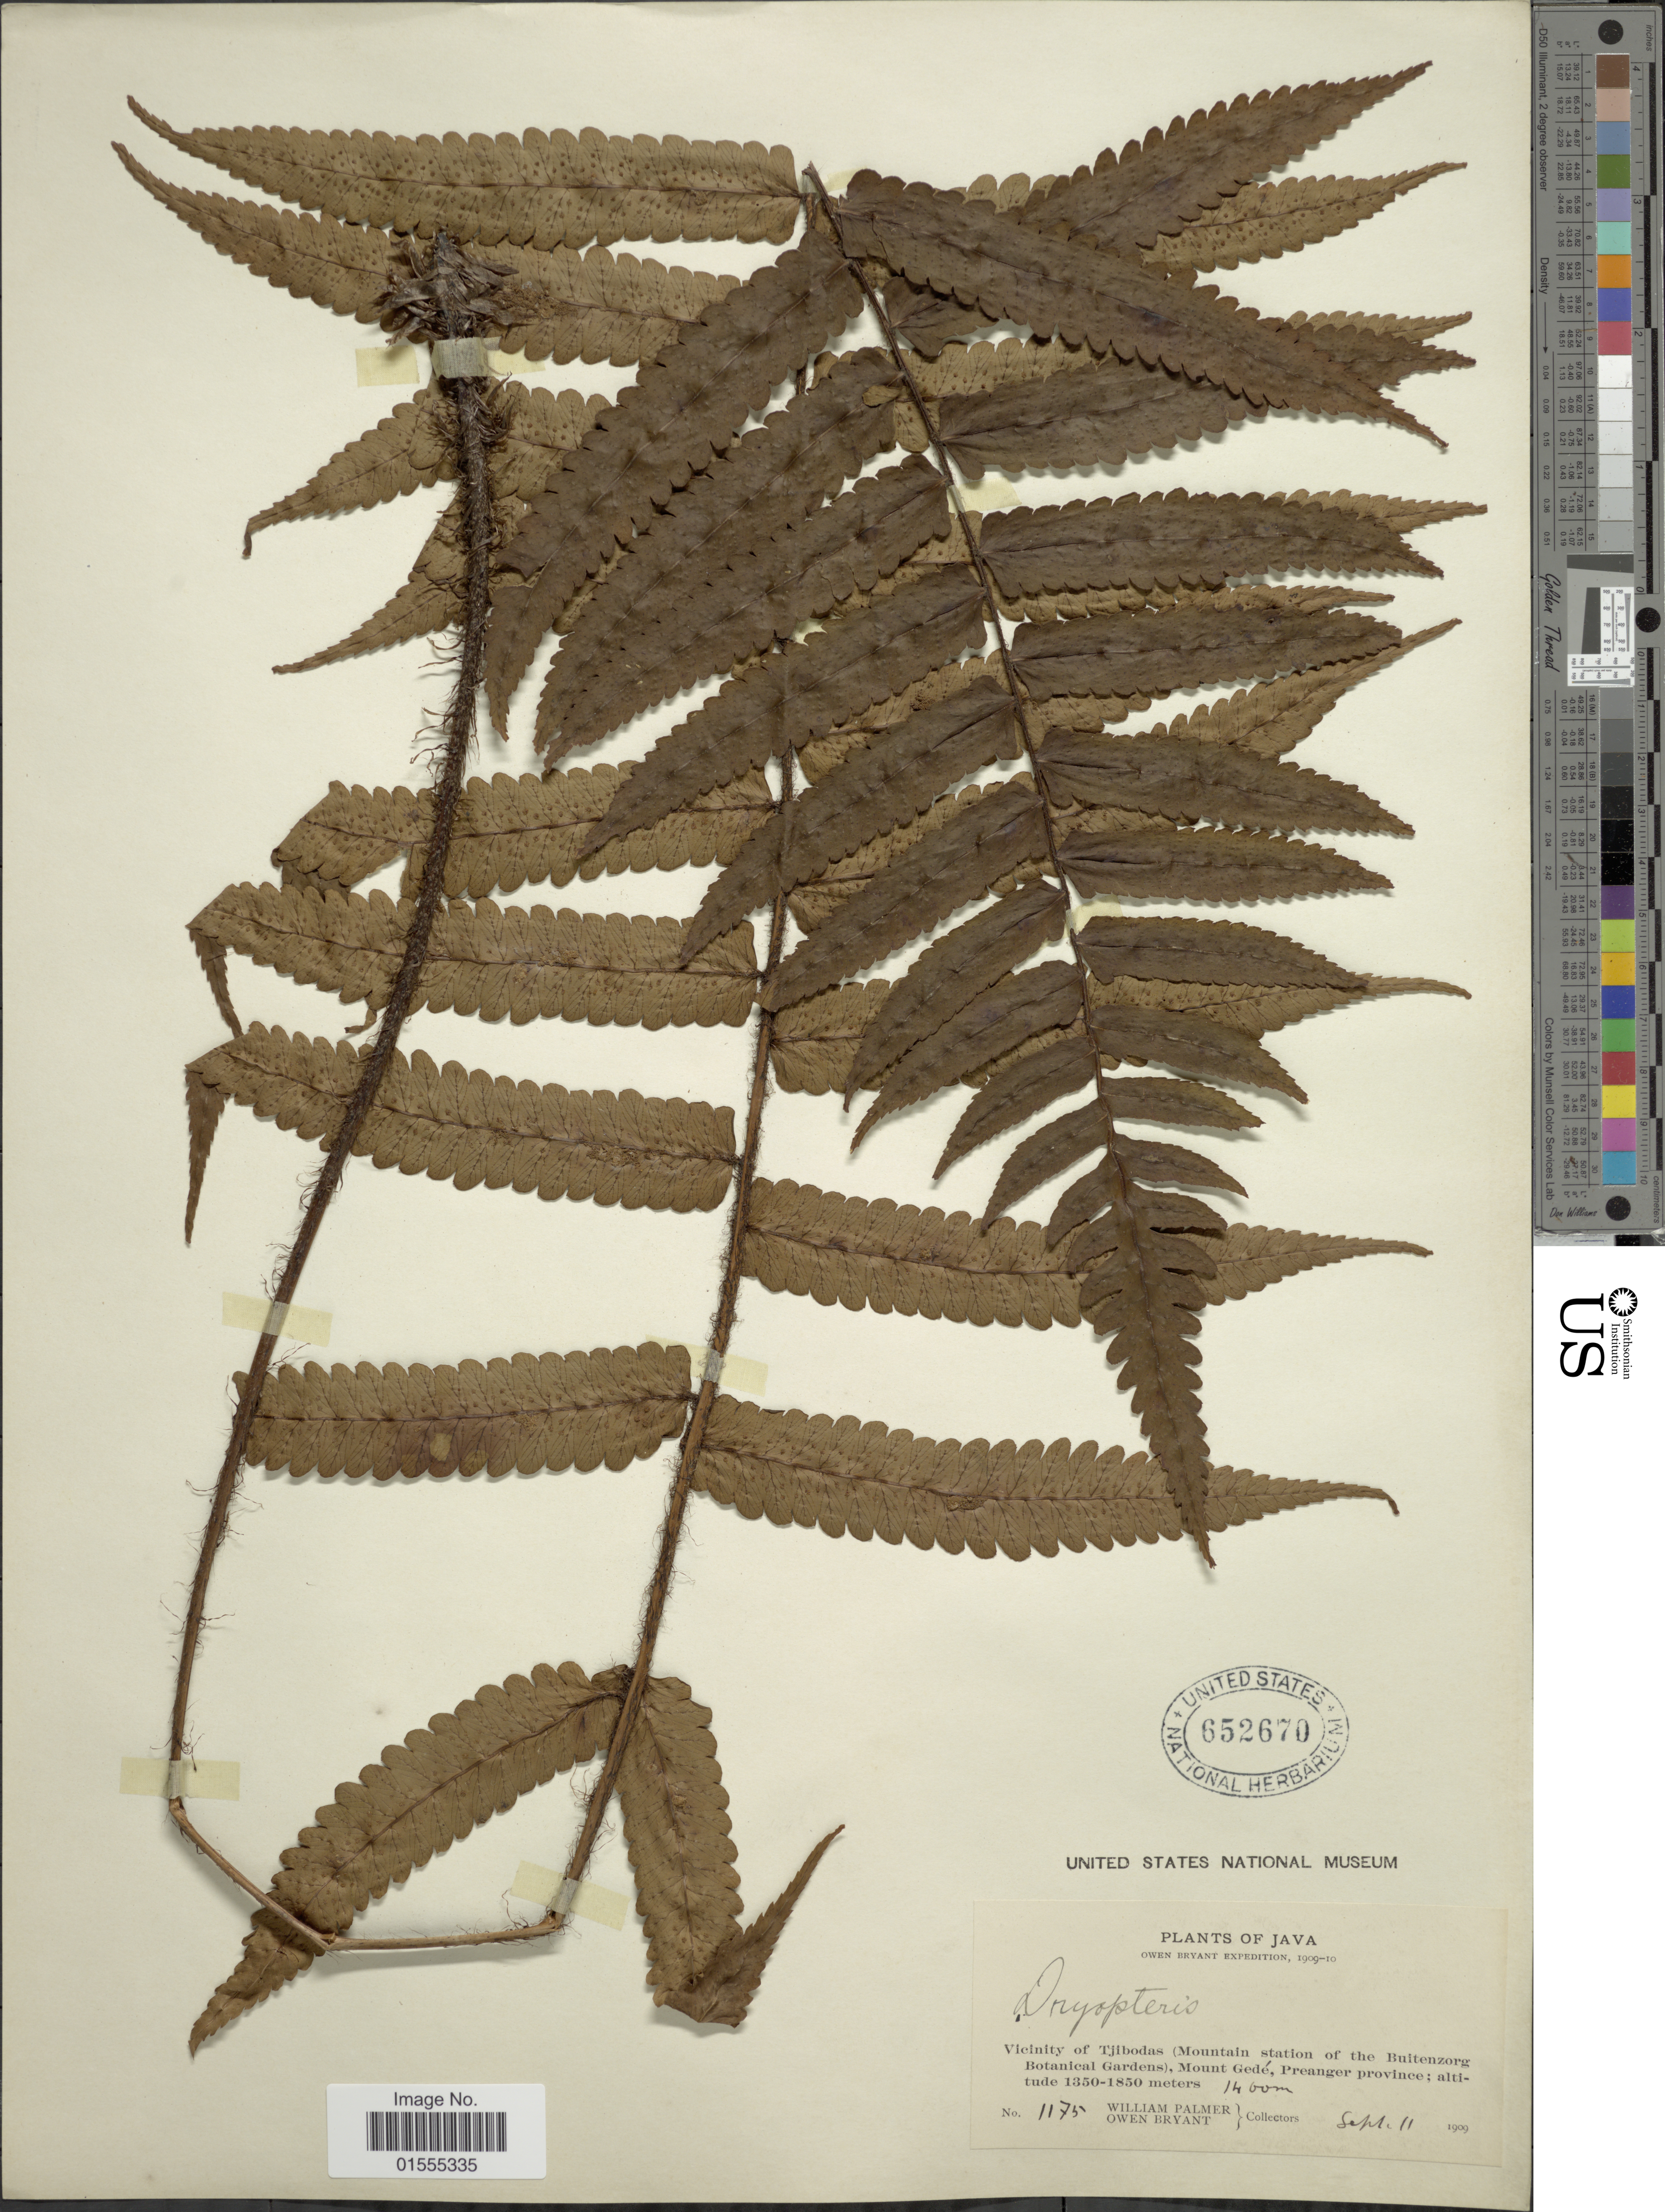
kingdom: Plantae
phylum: Tracheophyta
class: Polypodiopsida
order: Polypodiales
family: Dryopteridaceae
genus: Dryopteris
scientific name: Dryopteris hirtipes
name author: (Blume) Kuntze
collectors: W. Palmer & O. Bryant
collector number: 1175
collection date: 1909-09-11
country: Indonesia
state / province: Java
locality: Vicinity of Tjibodas (Mountain station of the Buitenzorg Botanical Gardens), Mount Gedé, Preanger province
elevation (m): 1400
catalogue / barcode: US 652670